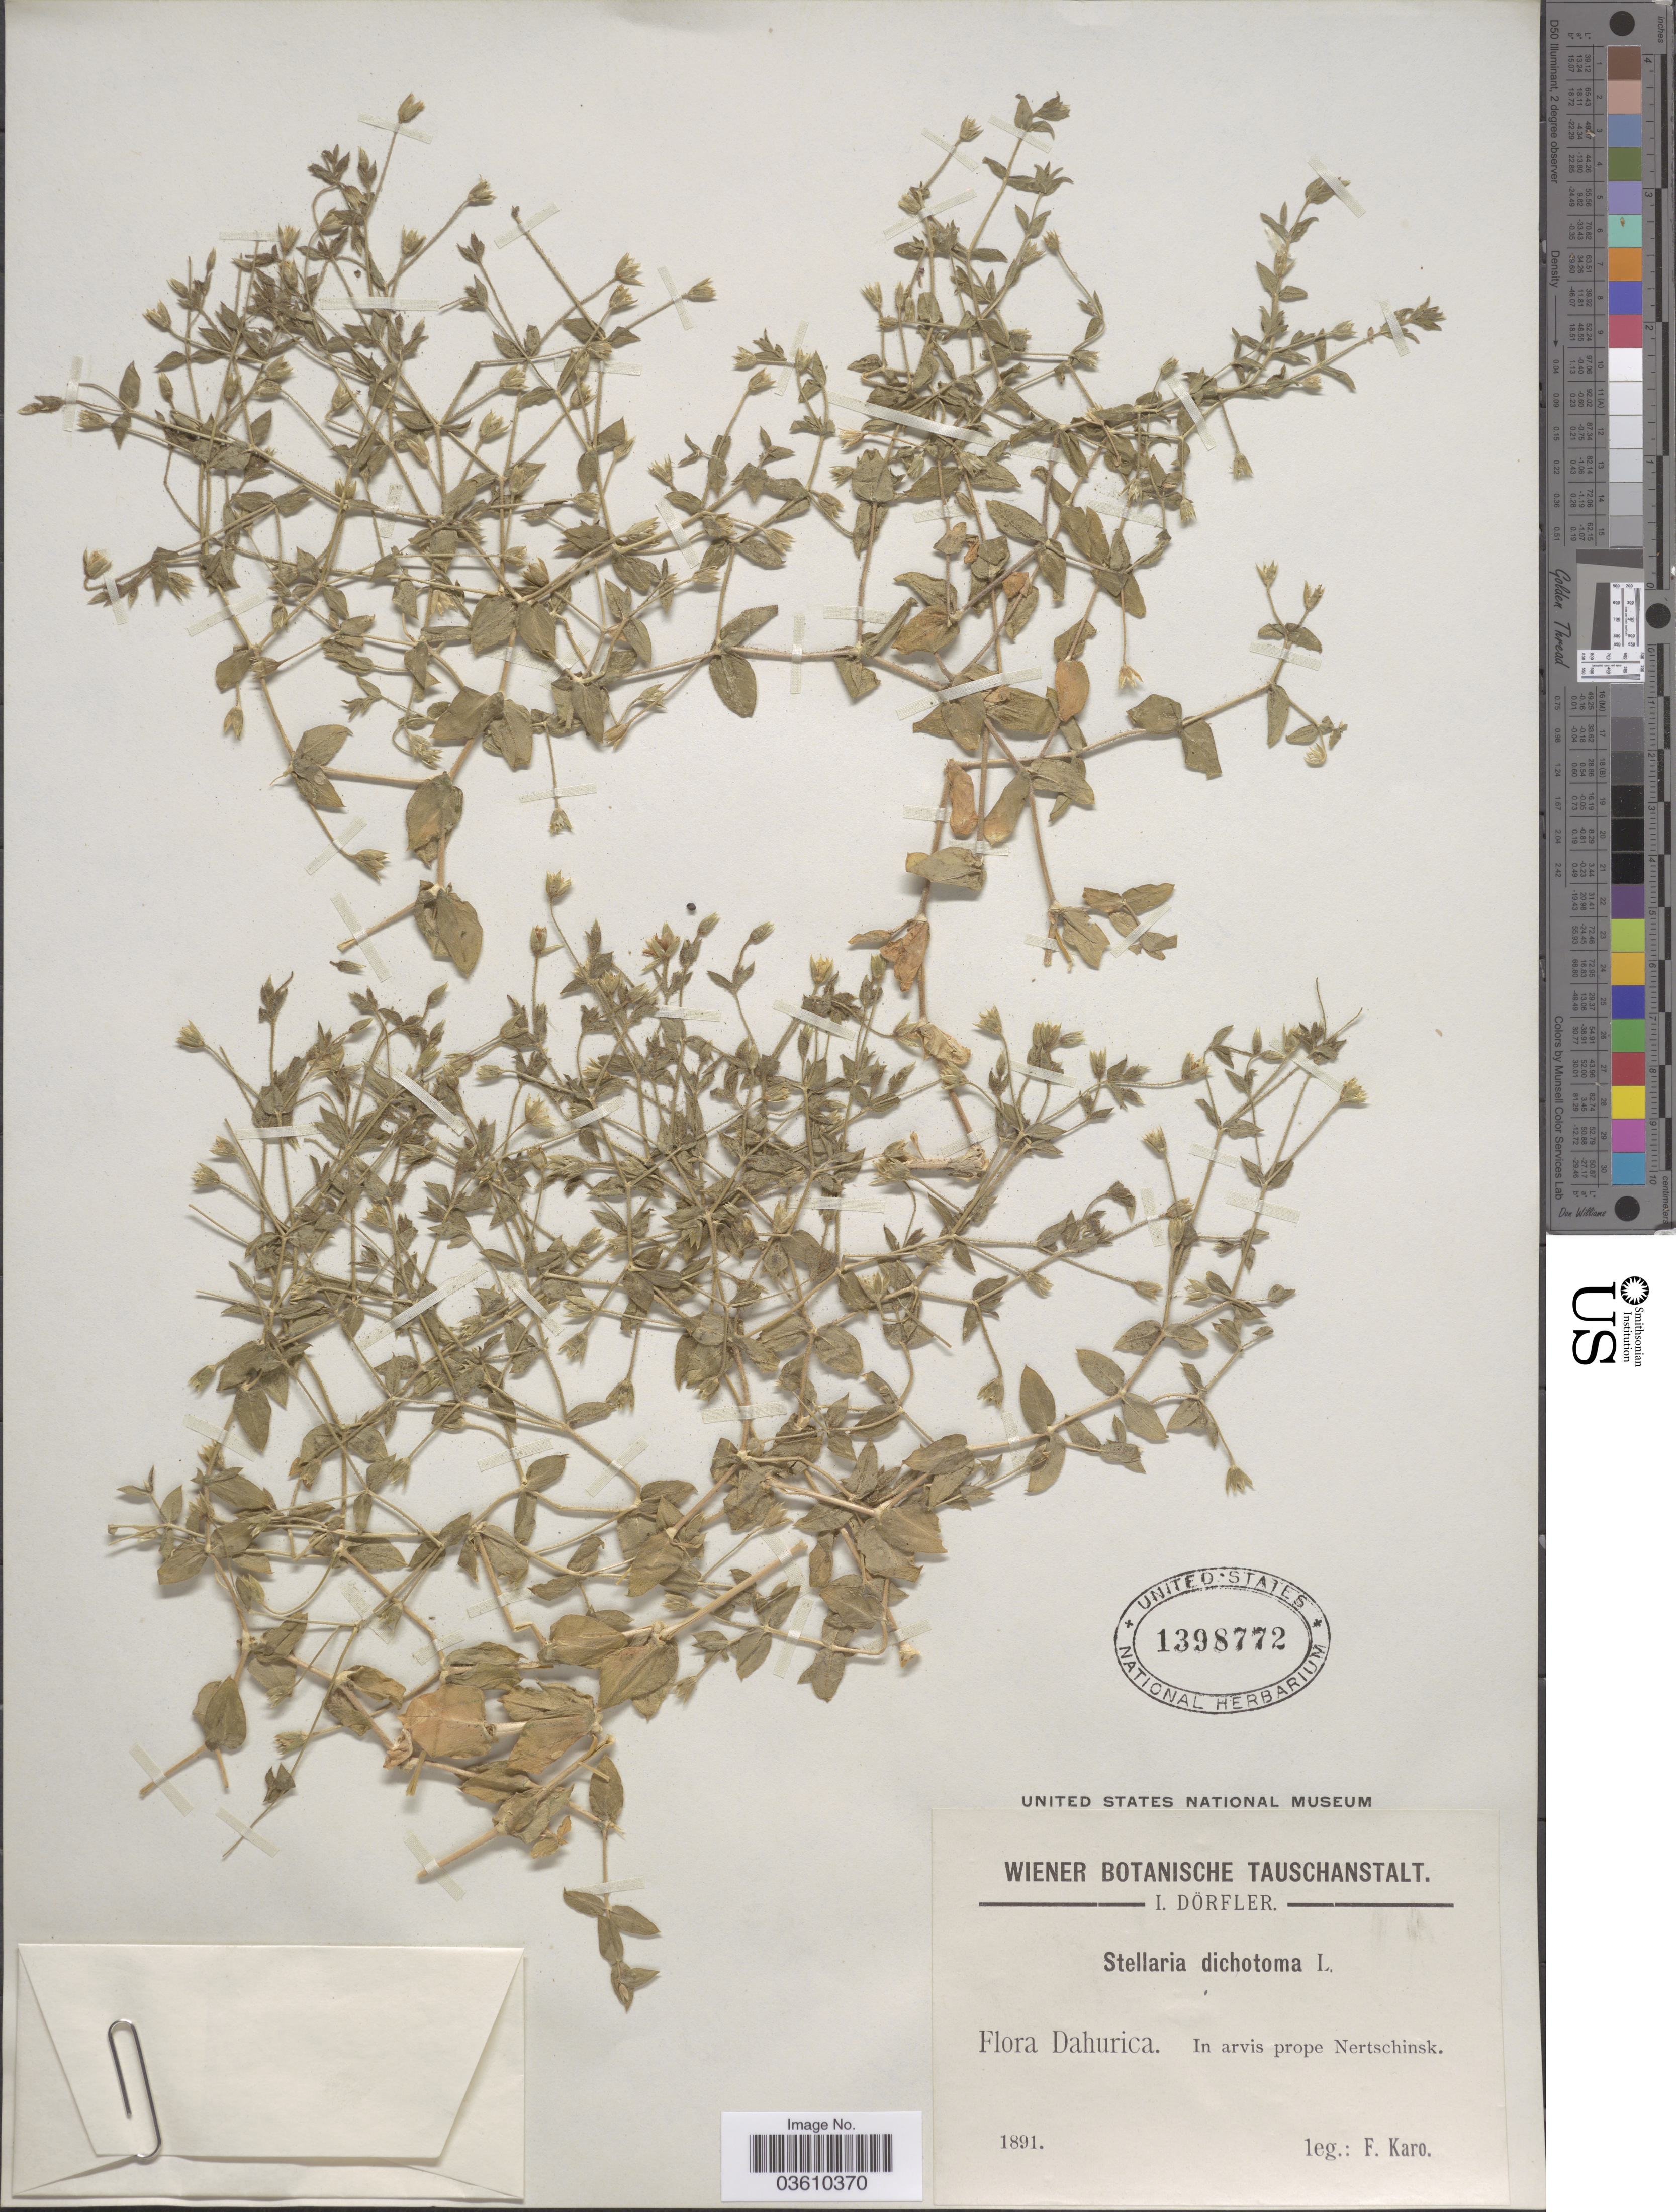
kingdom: Plantae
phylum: Tracheophyta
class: Magnoliopsida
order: Caryophyllales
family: Caryophyllaceae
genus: Stellaria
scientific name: Stellaria dichotoma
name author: L.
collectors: F. Karo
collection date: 1891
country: Russian Federation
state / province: Zabaykalsky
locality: Dahurica. In arvis prope Nertschinsk.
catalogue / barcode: US 1398772